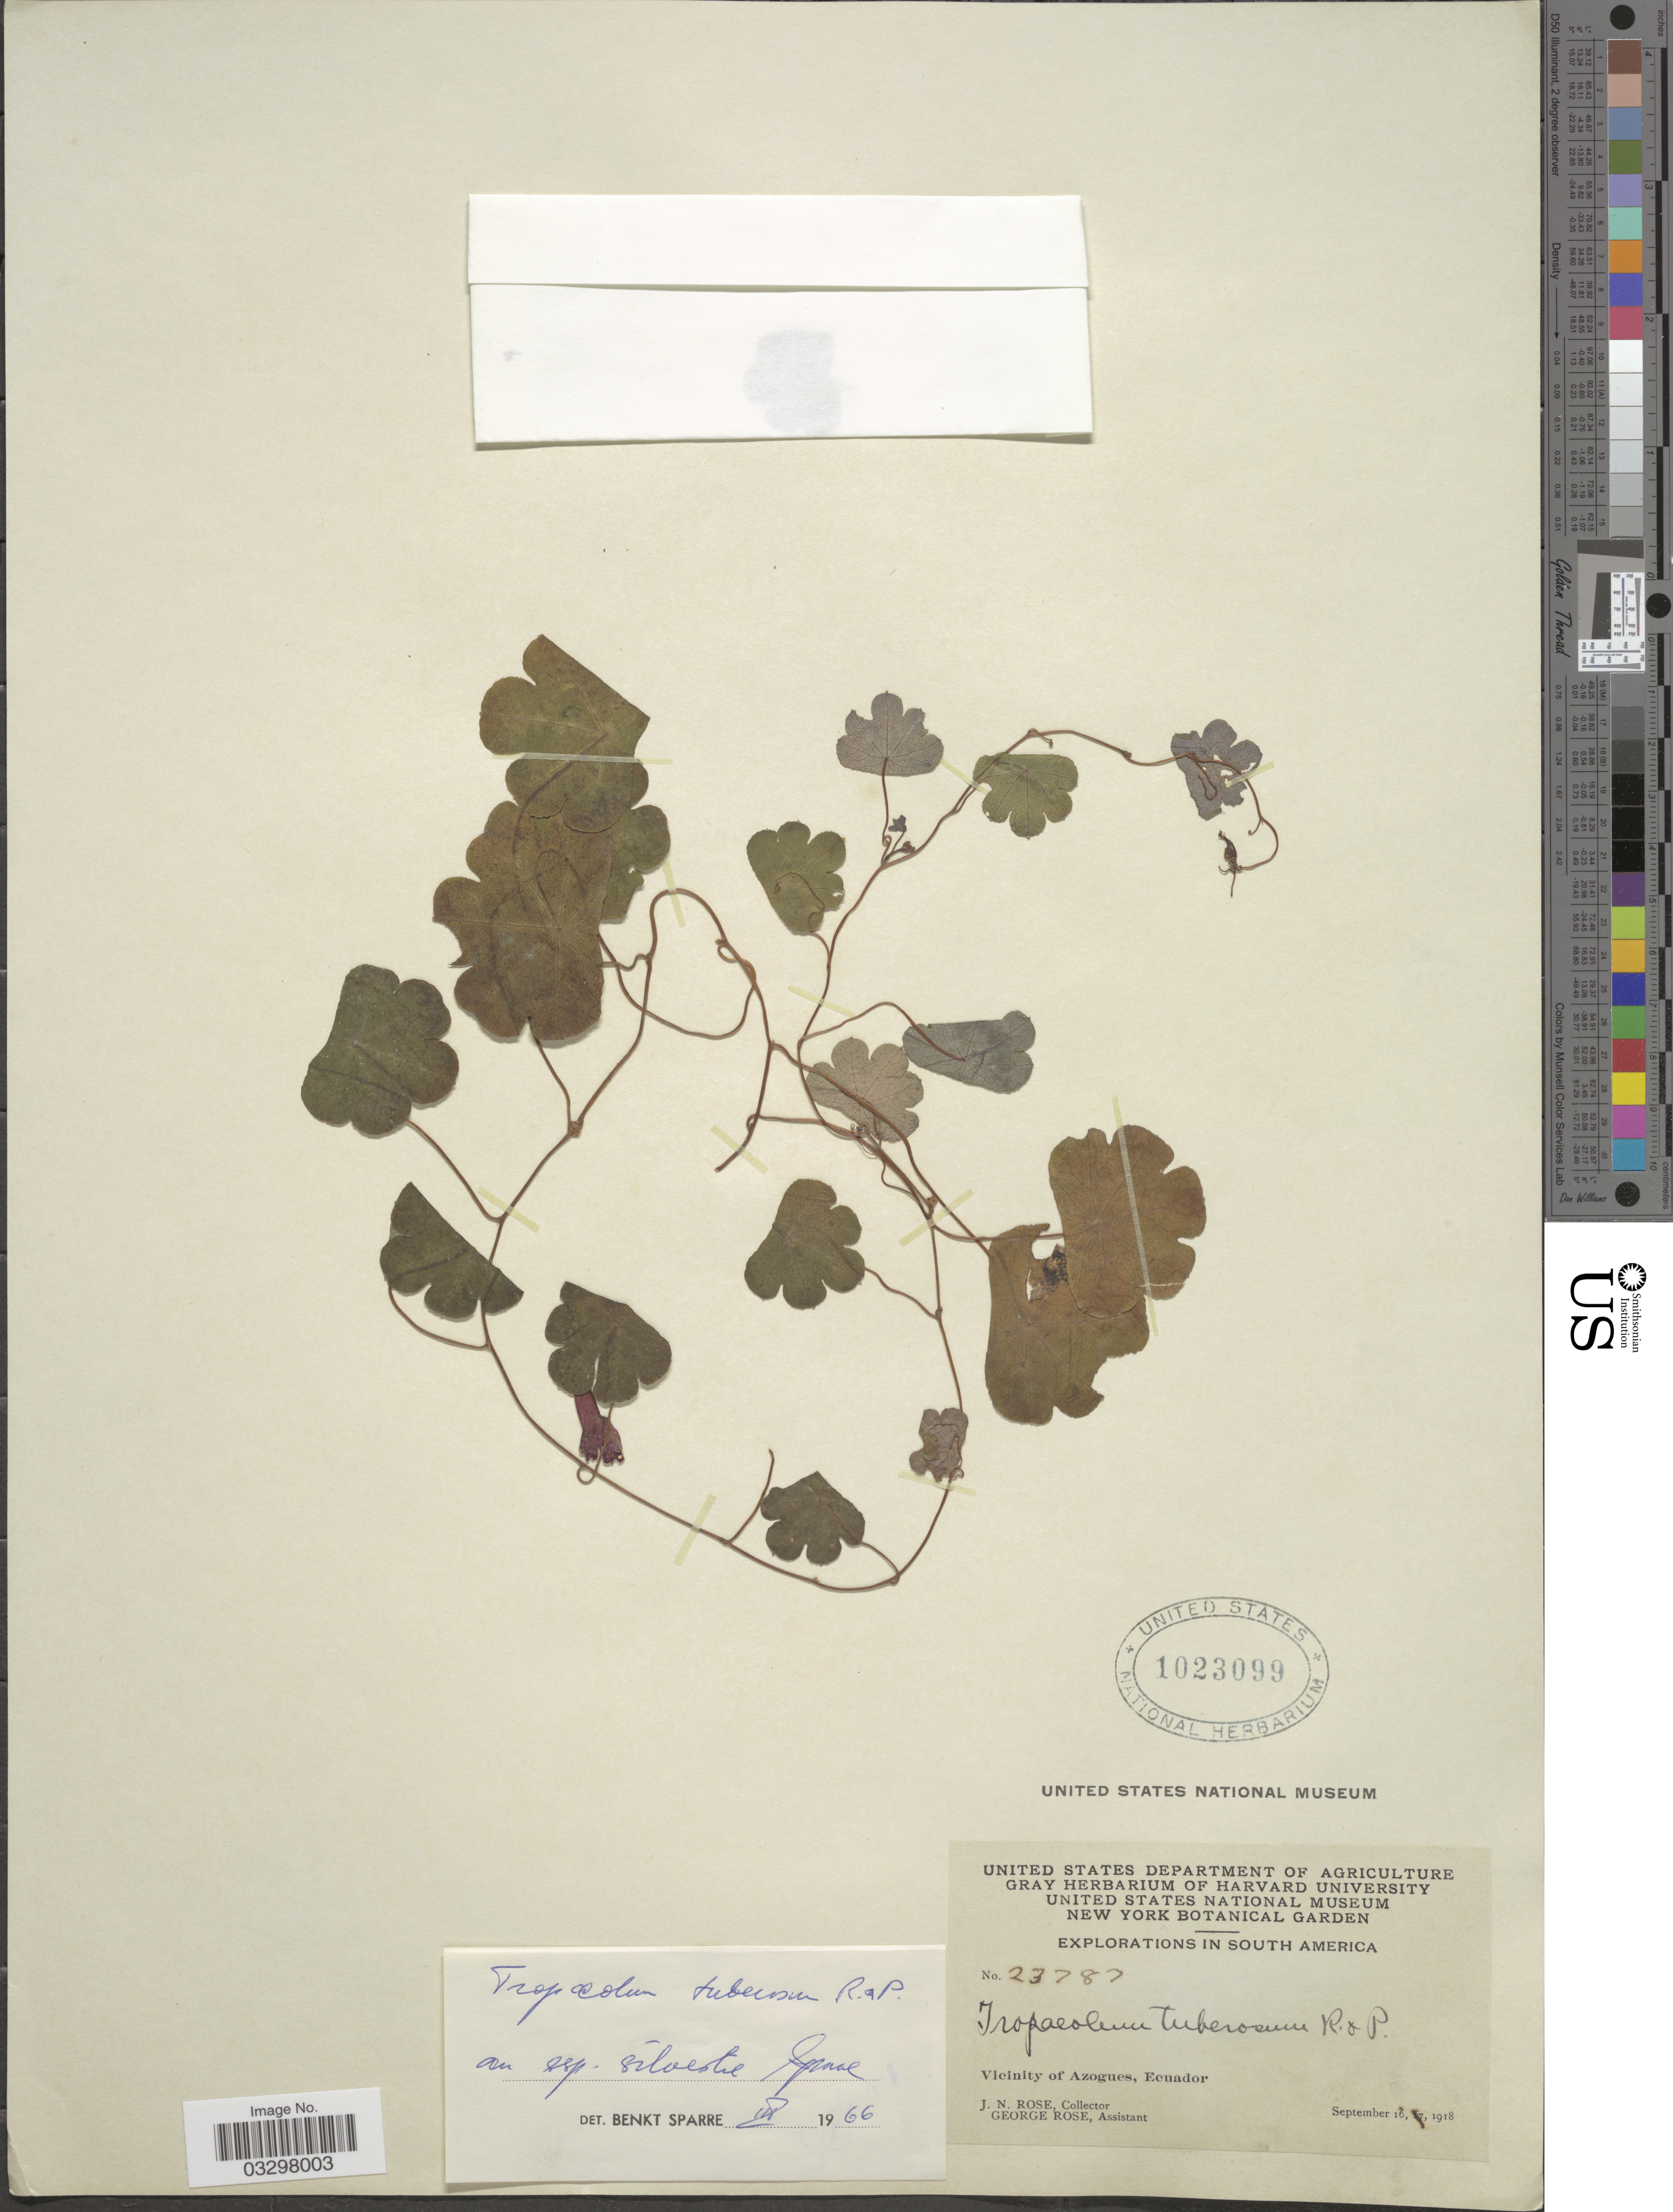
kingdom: Plantae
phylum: Tracheophyta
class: Magnoliopsida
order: Brassicales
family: Tropaeolaceae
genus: Tropaeolum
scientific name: Tropaeolum tuberosum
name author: Ruiz & Pav.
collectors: J. N. Rose & G. Rose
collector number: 23787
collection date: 1918-09-16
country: Ecuador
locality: Vicinity of Azogues.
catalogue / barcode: US 1023099